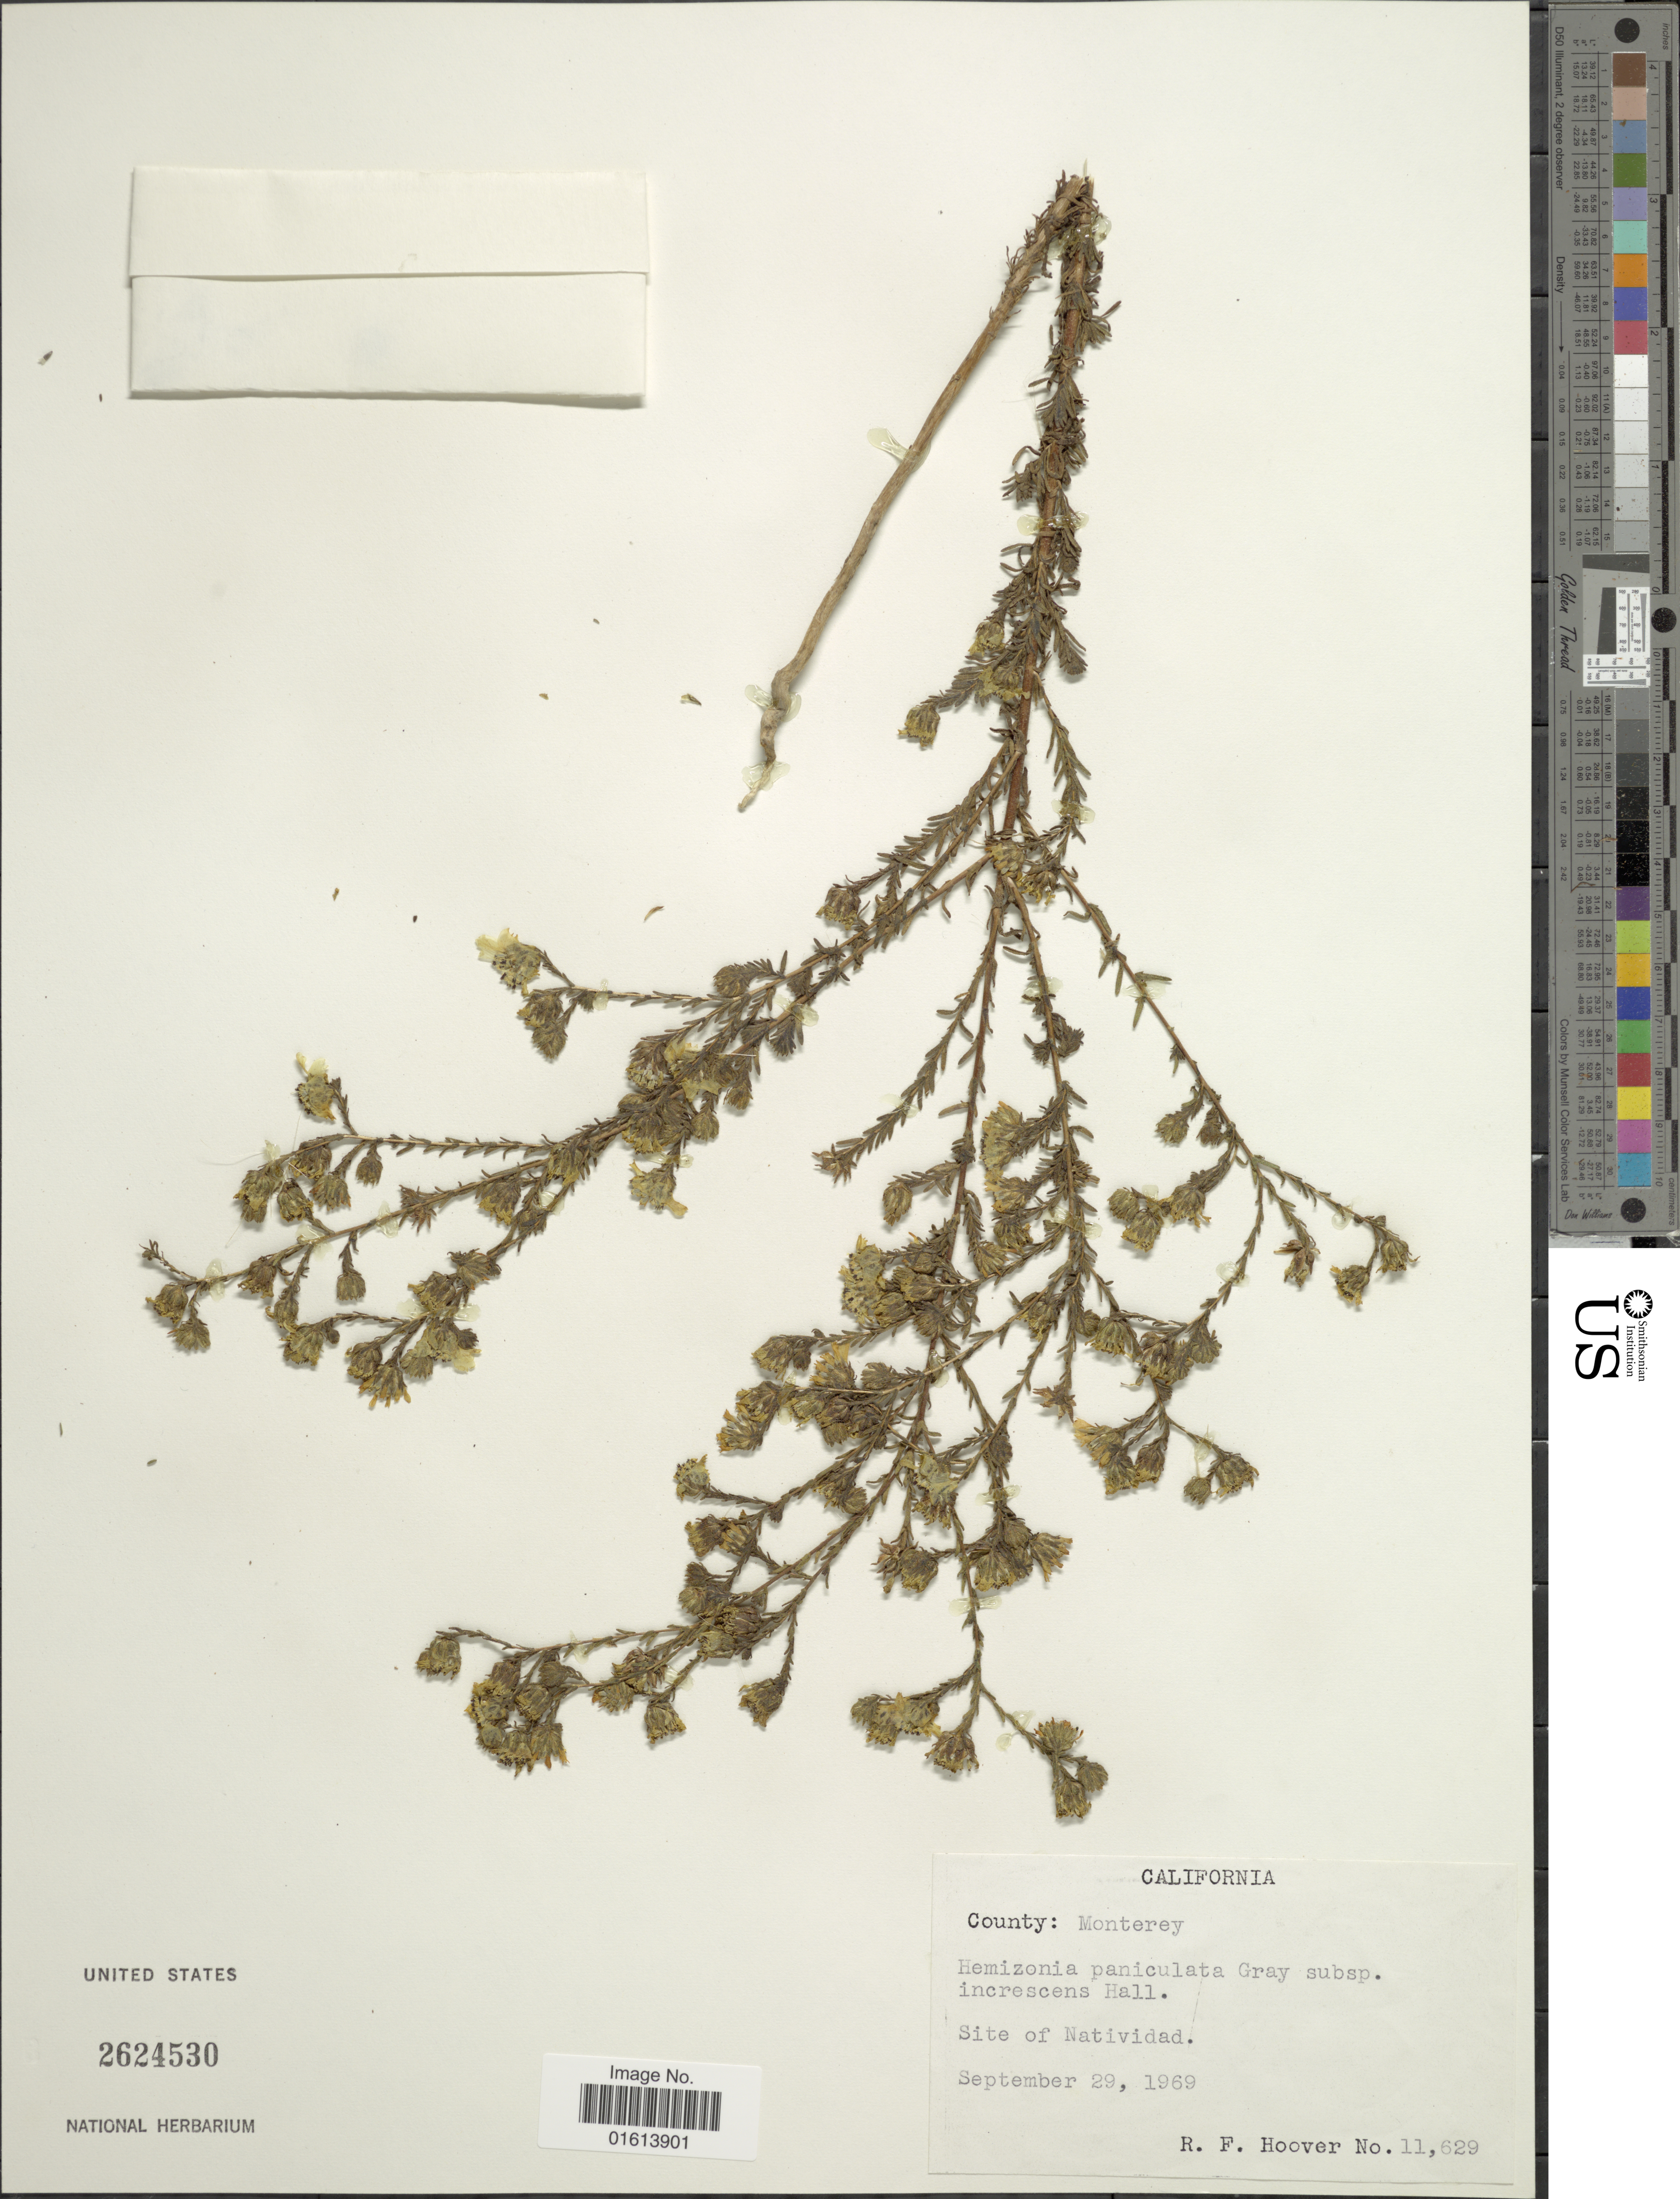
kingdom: Plantae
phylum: Tracheophyta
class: Magnoliopsida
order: Asterales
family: Asteraceae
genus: Deinandra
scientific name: Deinandra paniculata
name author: (A. Gray) Davidson & Moxley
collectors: R. F. Hoover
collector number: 11629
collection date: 1969-09-29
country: United States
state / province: California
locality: California. Site of Natividad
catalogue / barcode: US 2624530